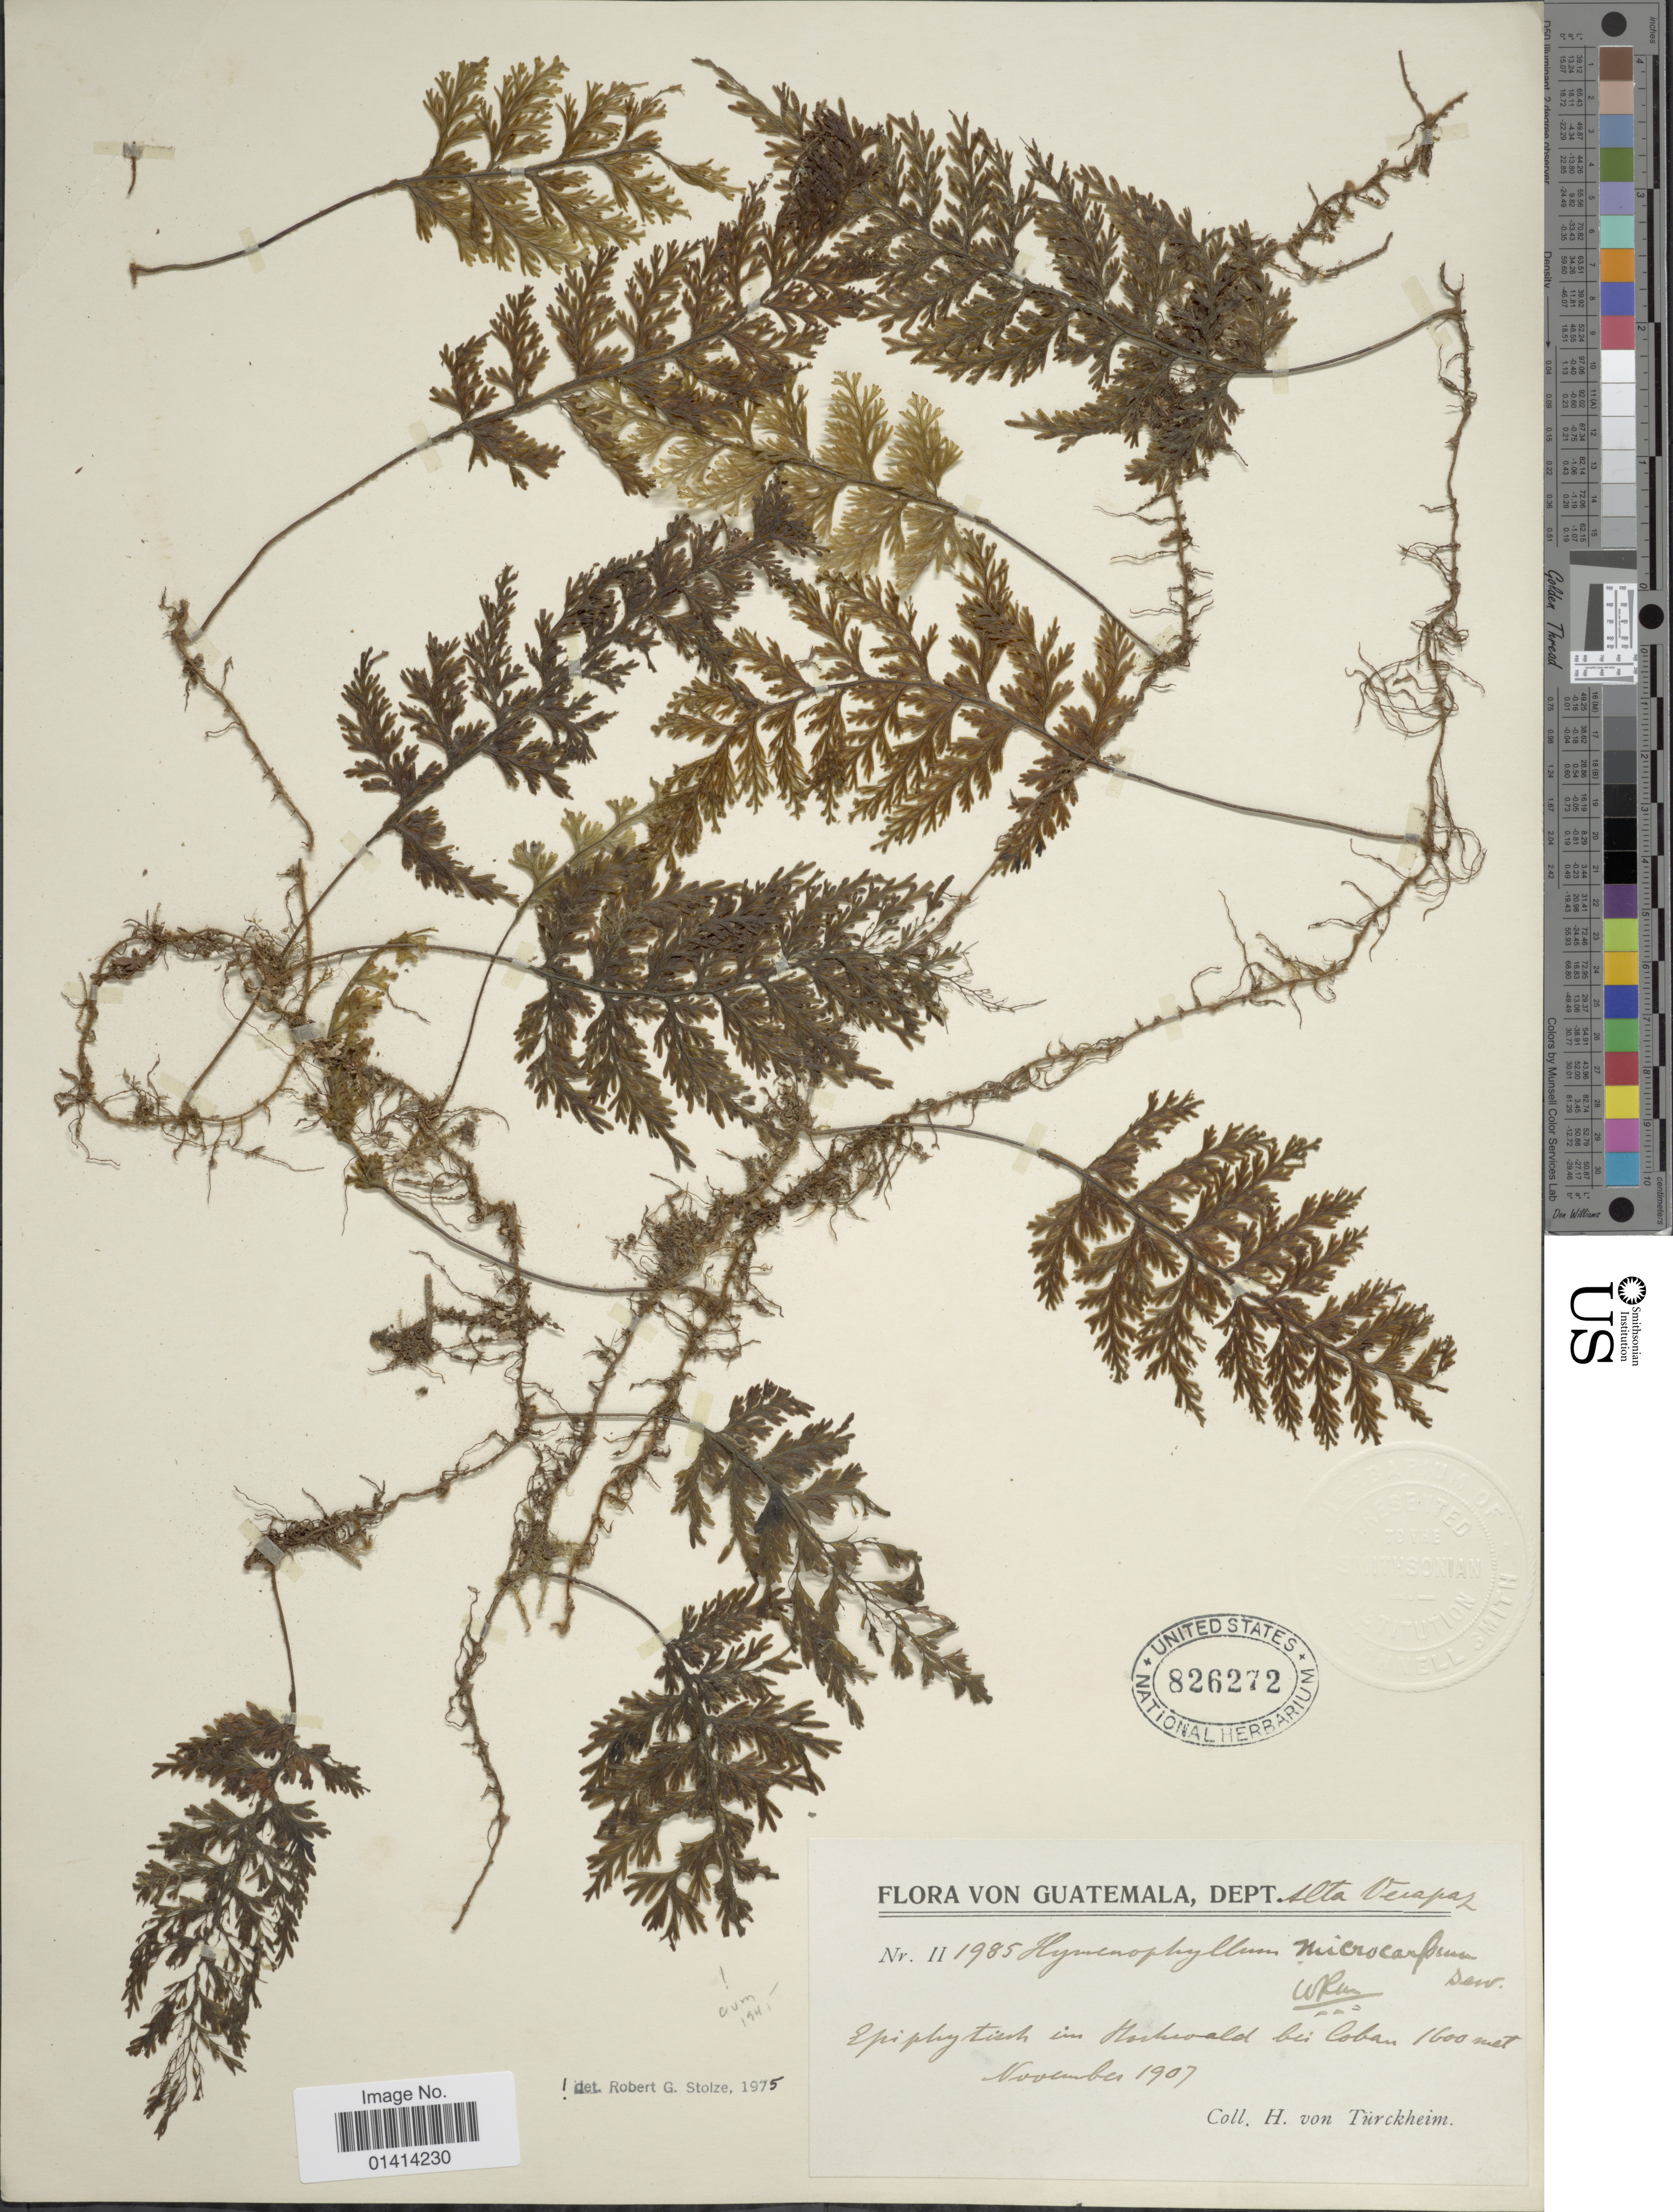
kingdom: Plantae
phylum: Tracheophyta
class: Polypodiopsida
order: Hymenophyllales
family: Hymenophyllaceae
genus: Hymenophyllum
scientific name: Hymenophyllum microcarpum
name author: (Desv.) Lellinger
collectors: H. von Türckheim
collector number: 1985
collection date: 1907-11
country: Guatemala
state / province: Alta Verapaz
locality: Dept. Alta Verapaz, in Hochwald bei Coban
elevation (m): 1600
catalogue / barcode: US 826272